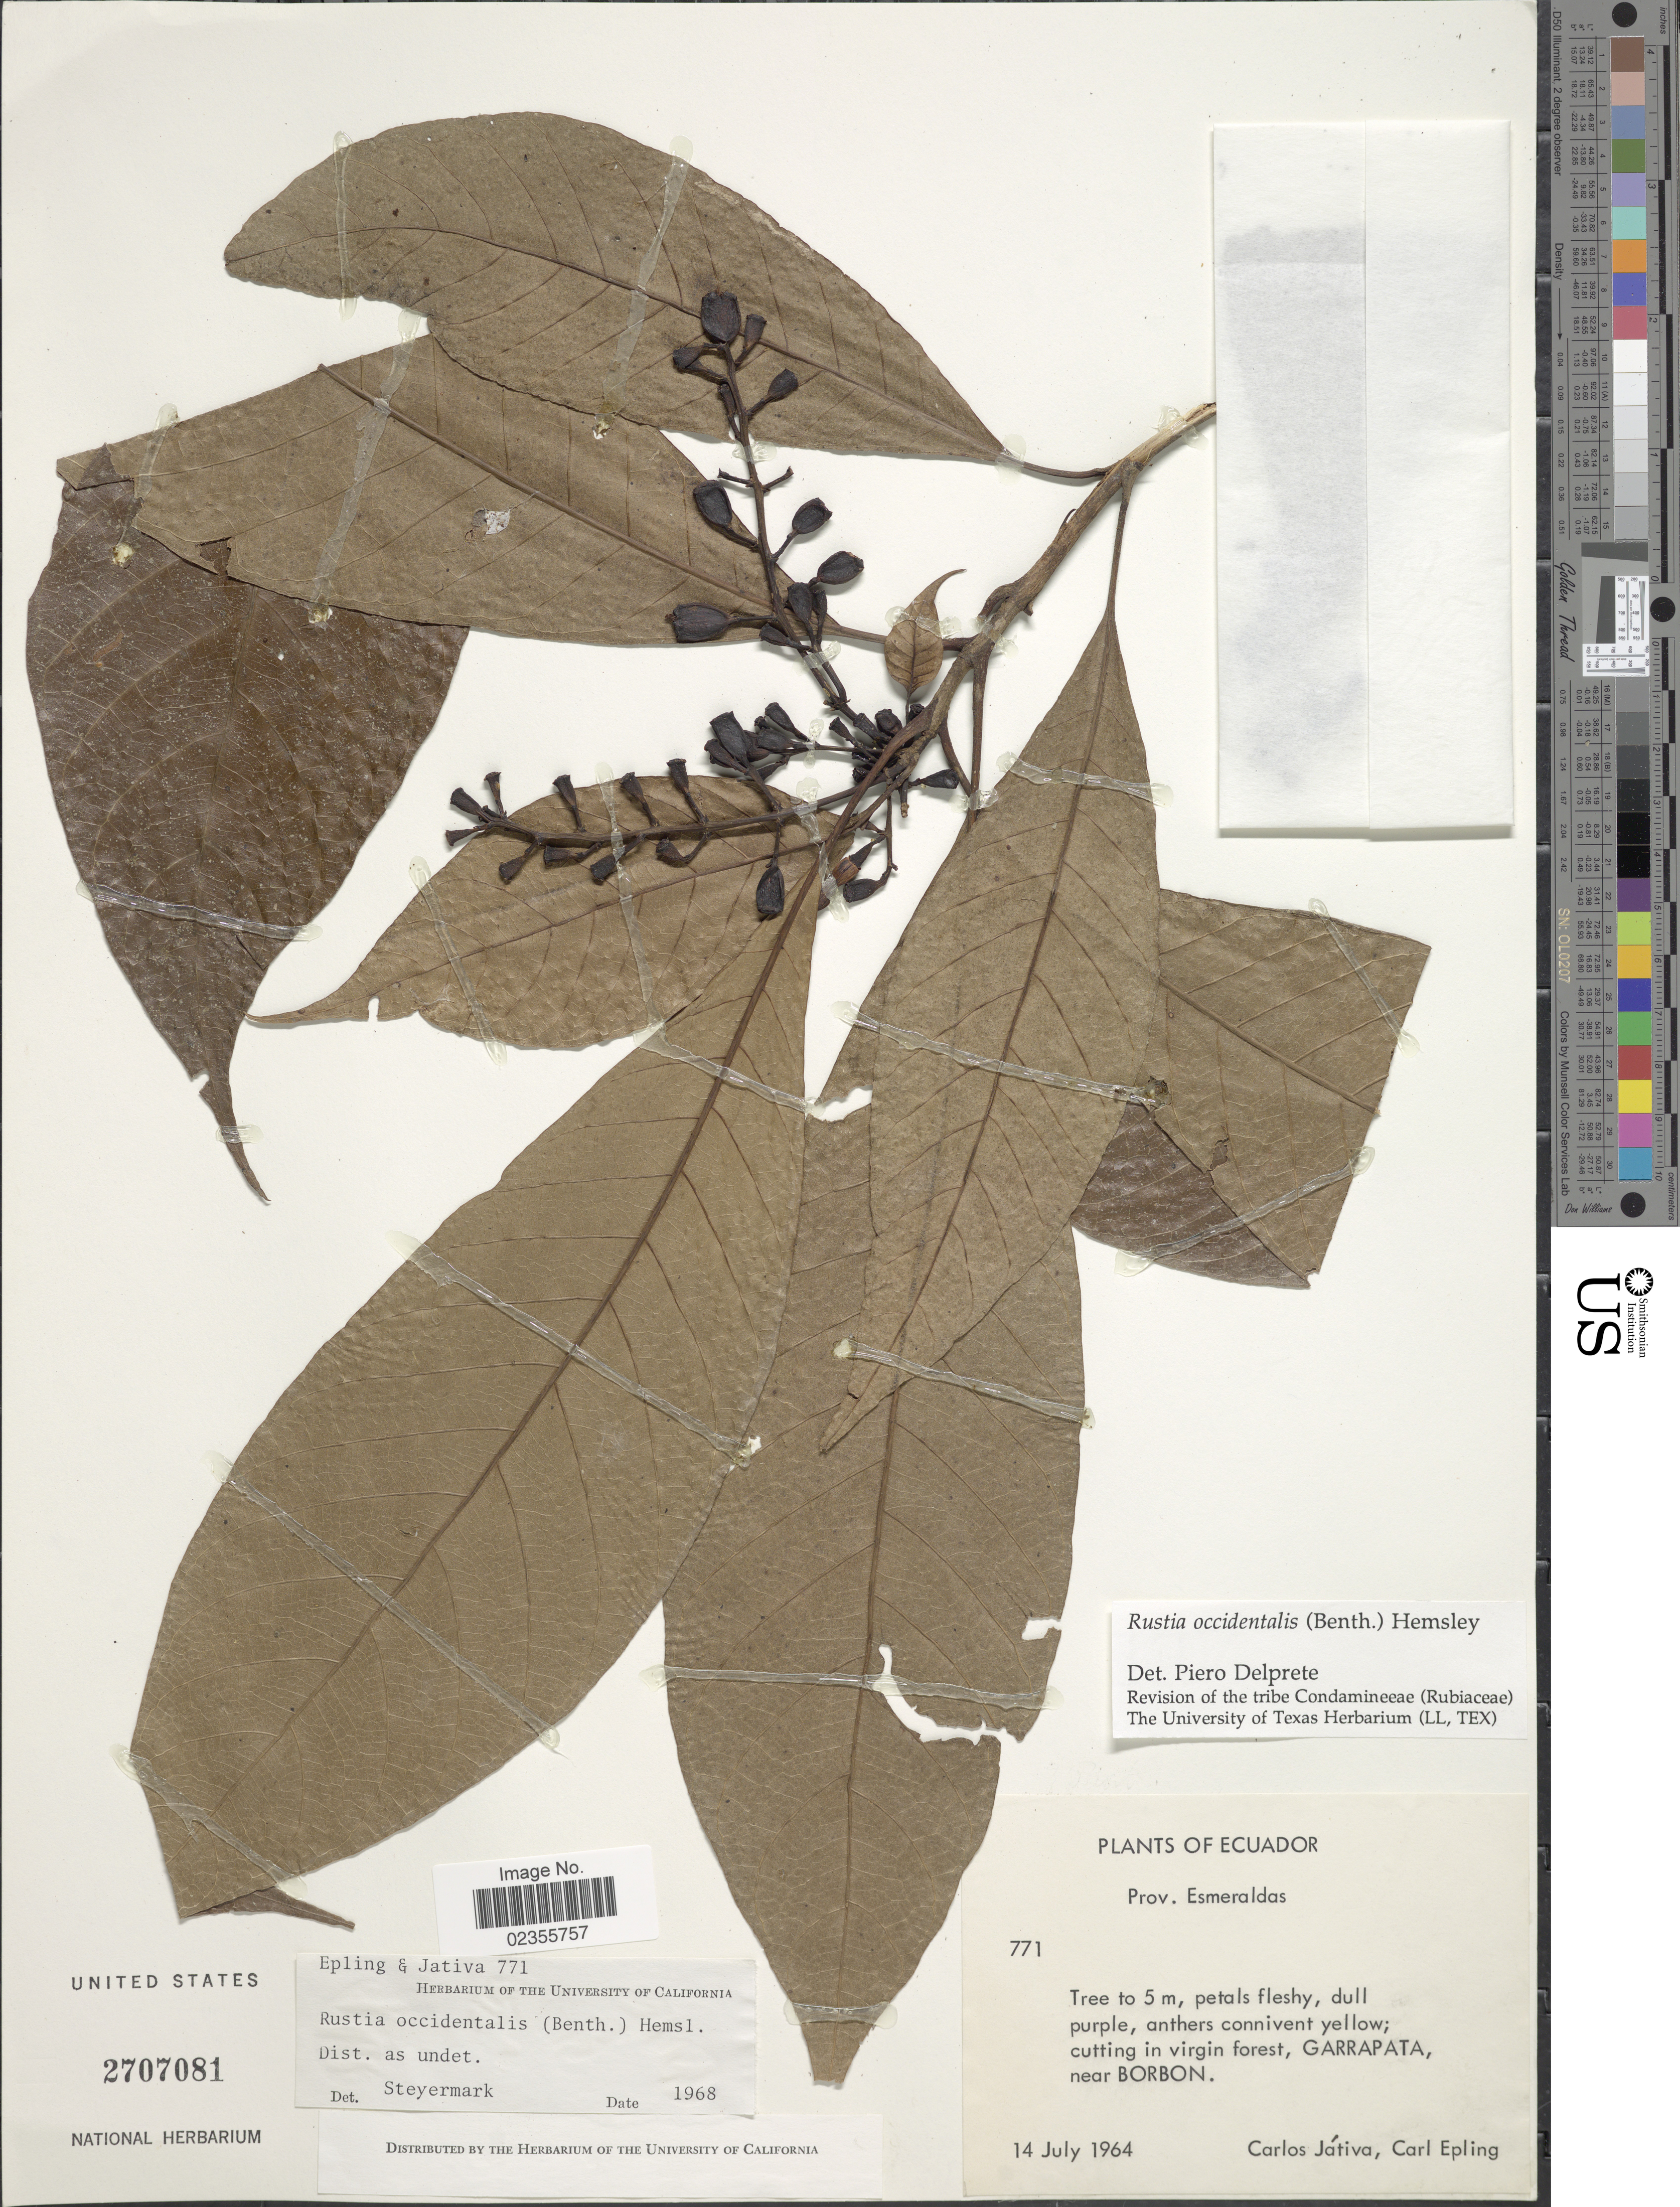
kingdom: Plantae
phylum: Tracheophyta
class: Magnoliopsida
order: Gentianales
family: Rubiaceae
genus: Rustia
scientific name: Rustia occidentalis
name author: (Benth.) Hemsl.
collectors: C. D. Játiva & C. C. Epling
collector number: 771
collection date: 1964-07-14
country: Ecuador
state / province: Esmeraldas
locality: Garrapata, near Borbon.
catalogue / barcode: US 2707081